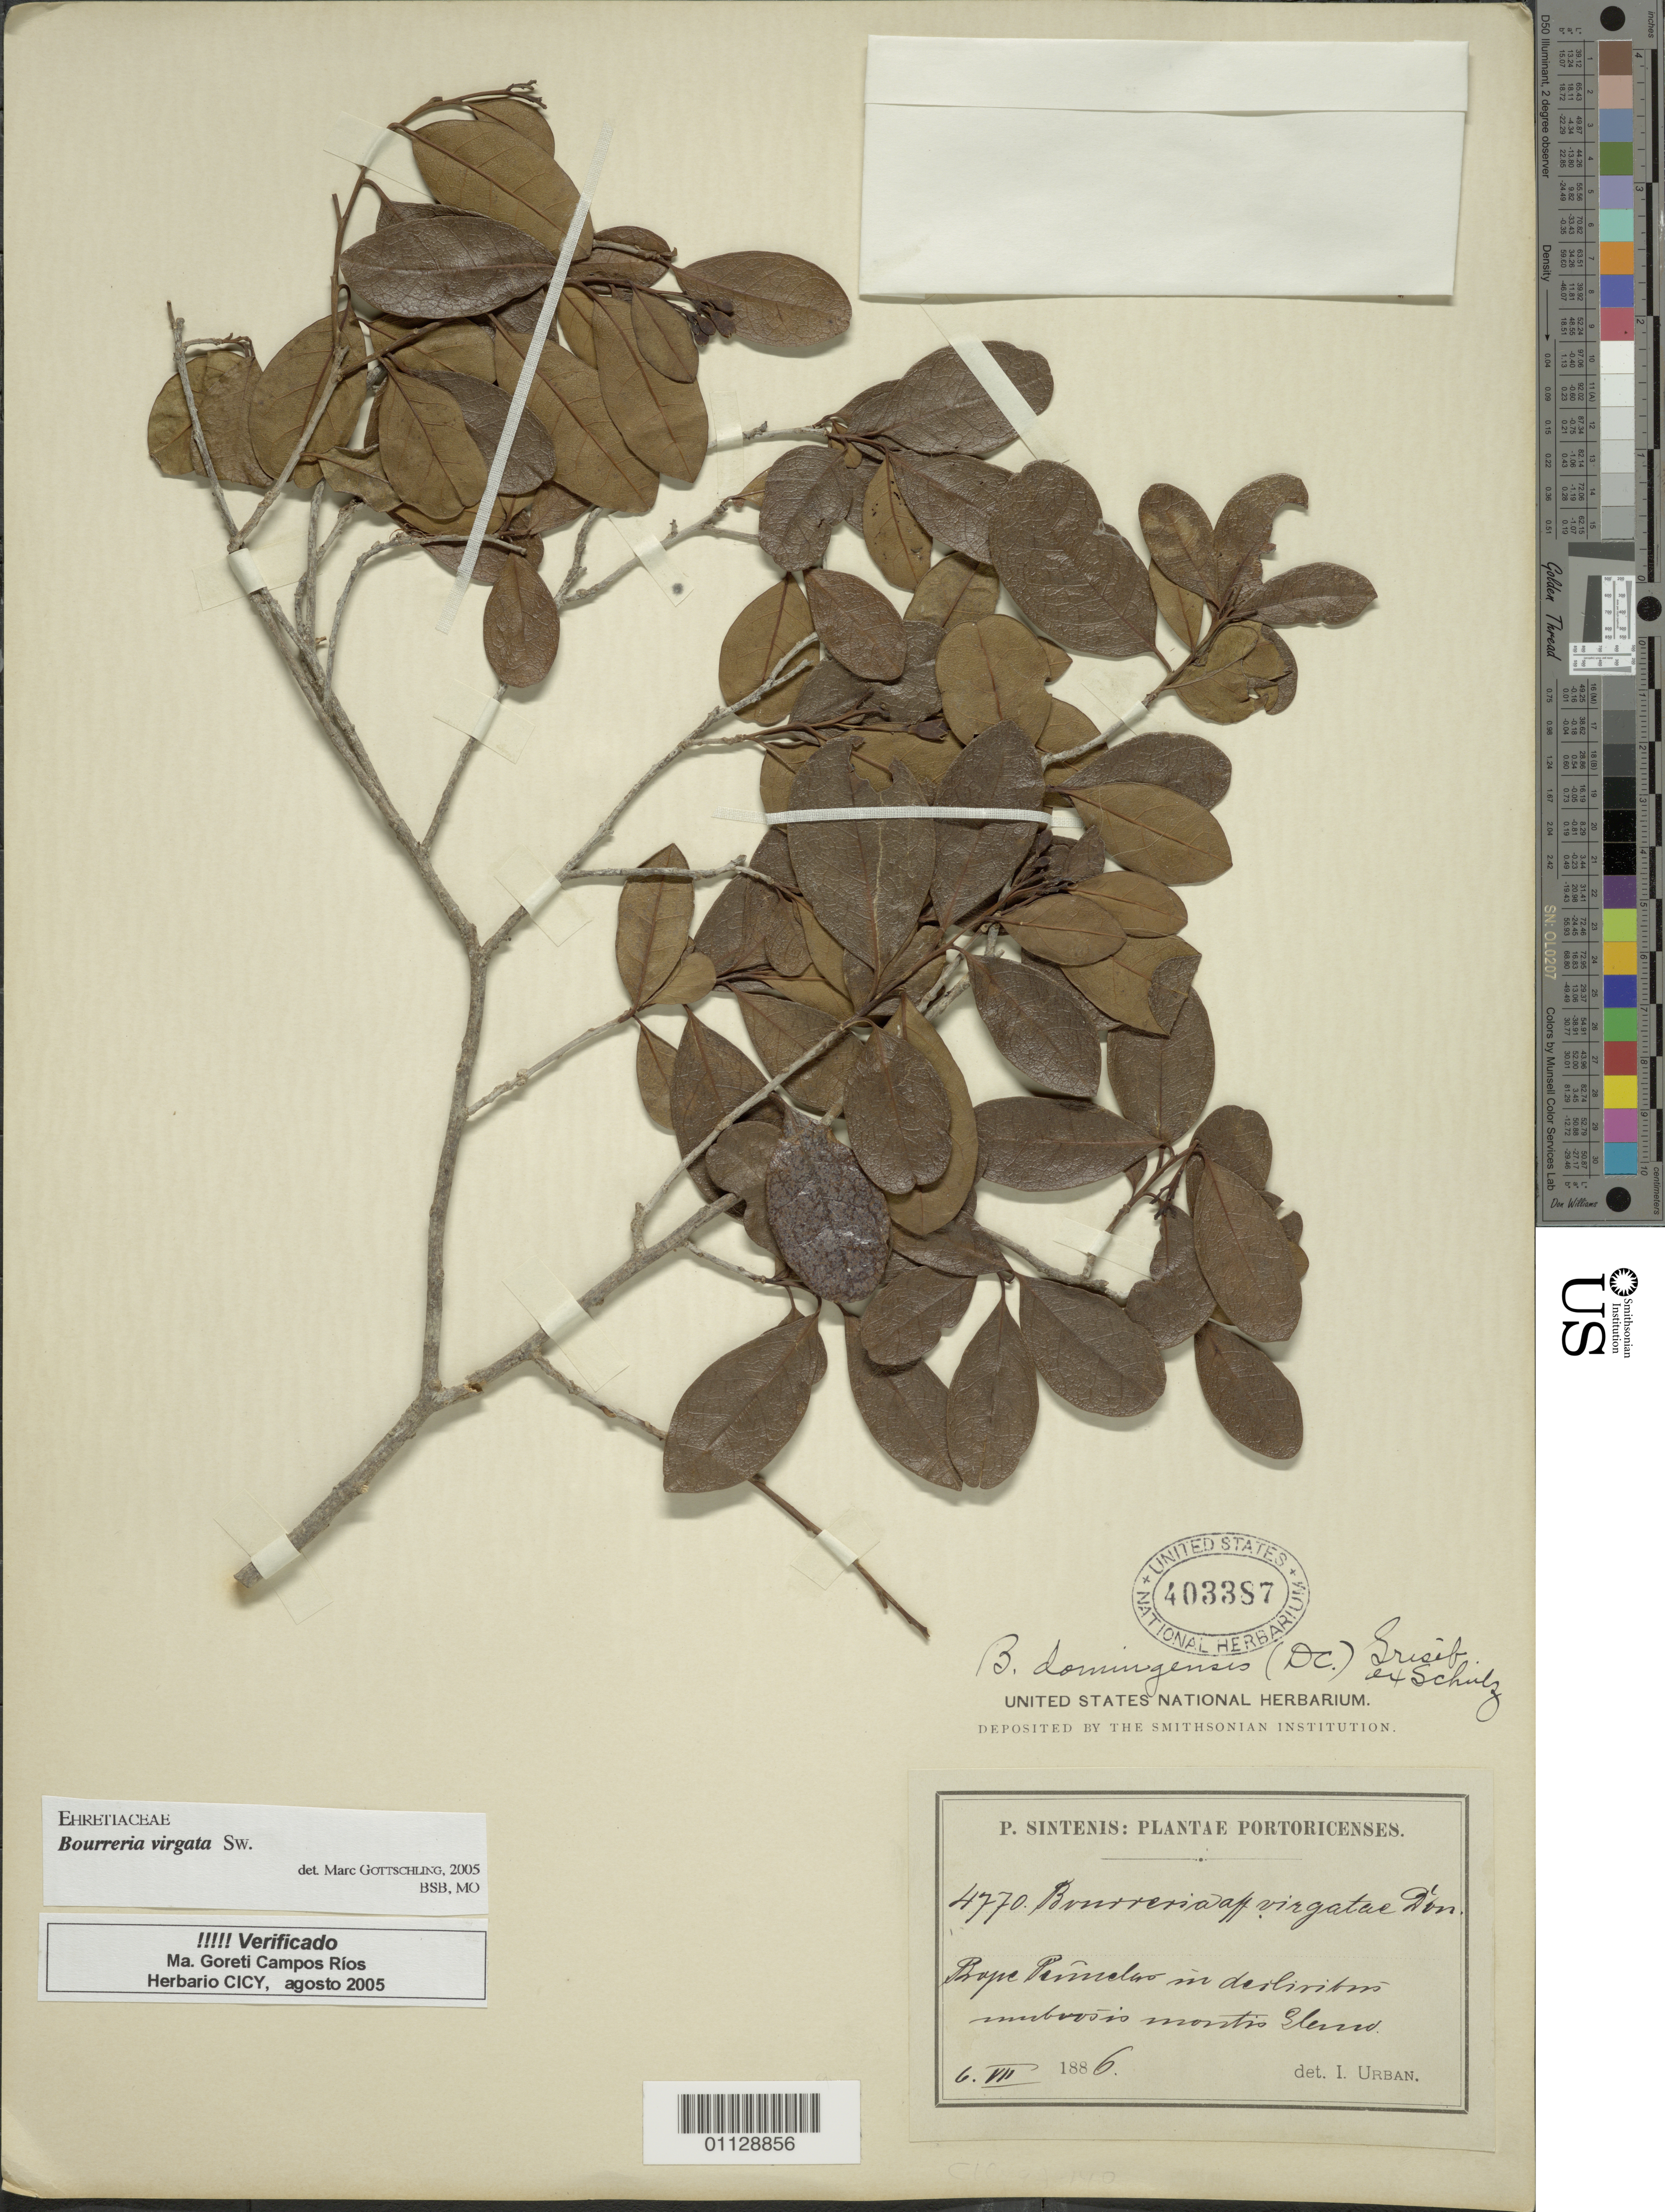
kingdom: Plantae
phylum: Tracheophyta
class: Magnoliopsida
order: Boraginales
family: Ehretiaceae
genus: Bourreria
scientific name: Bourreria virgata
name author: (Sw.) G. Don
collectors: P. Sintenis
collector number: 4770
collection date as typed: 06 Jul 1886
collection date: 1886-07-06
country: Puerto Rico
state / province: Peñuelas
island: Puerto Rico I.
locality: In Monte Llano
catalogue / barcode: US 403387